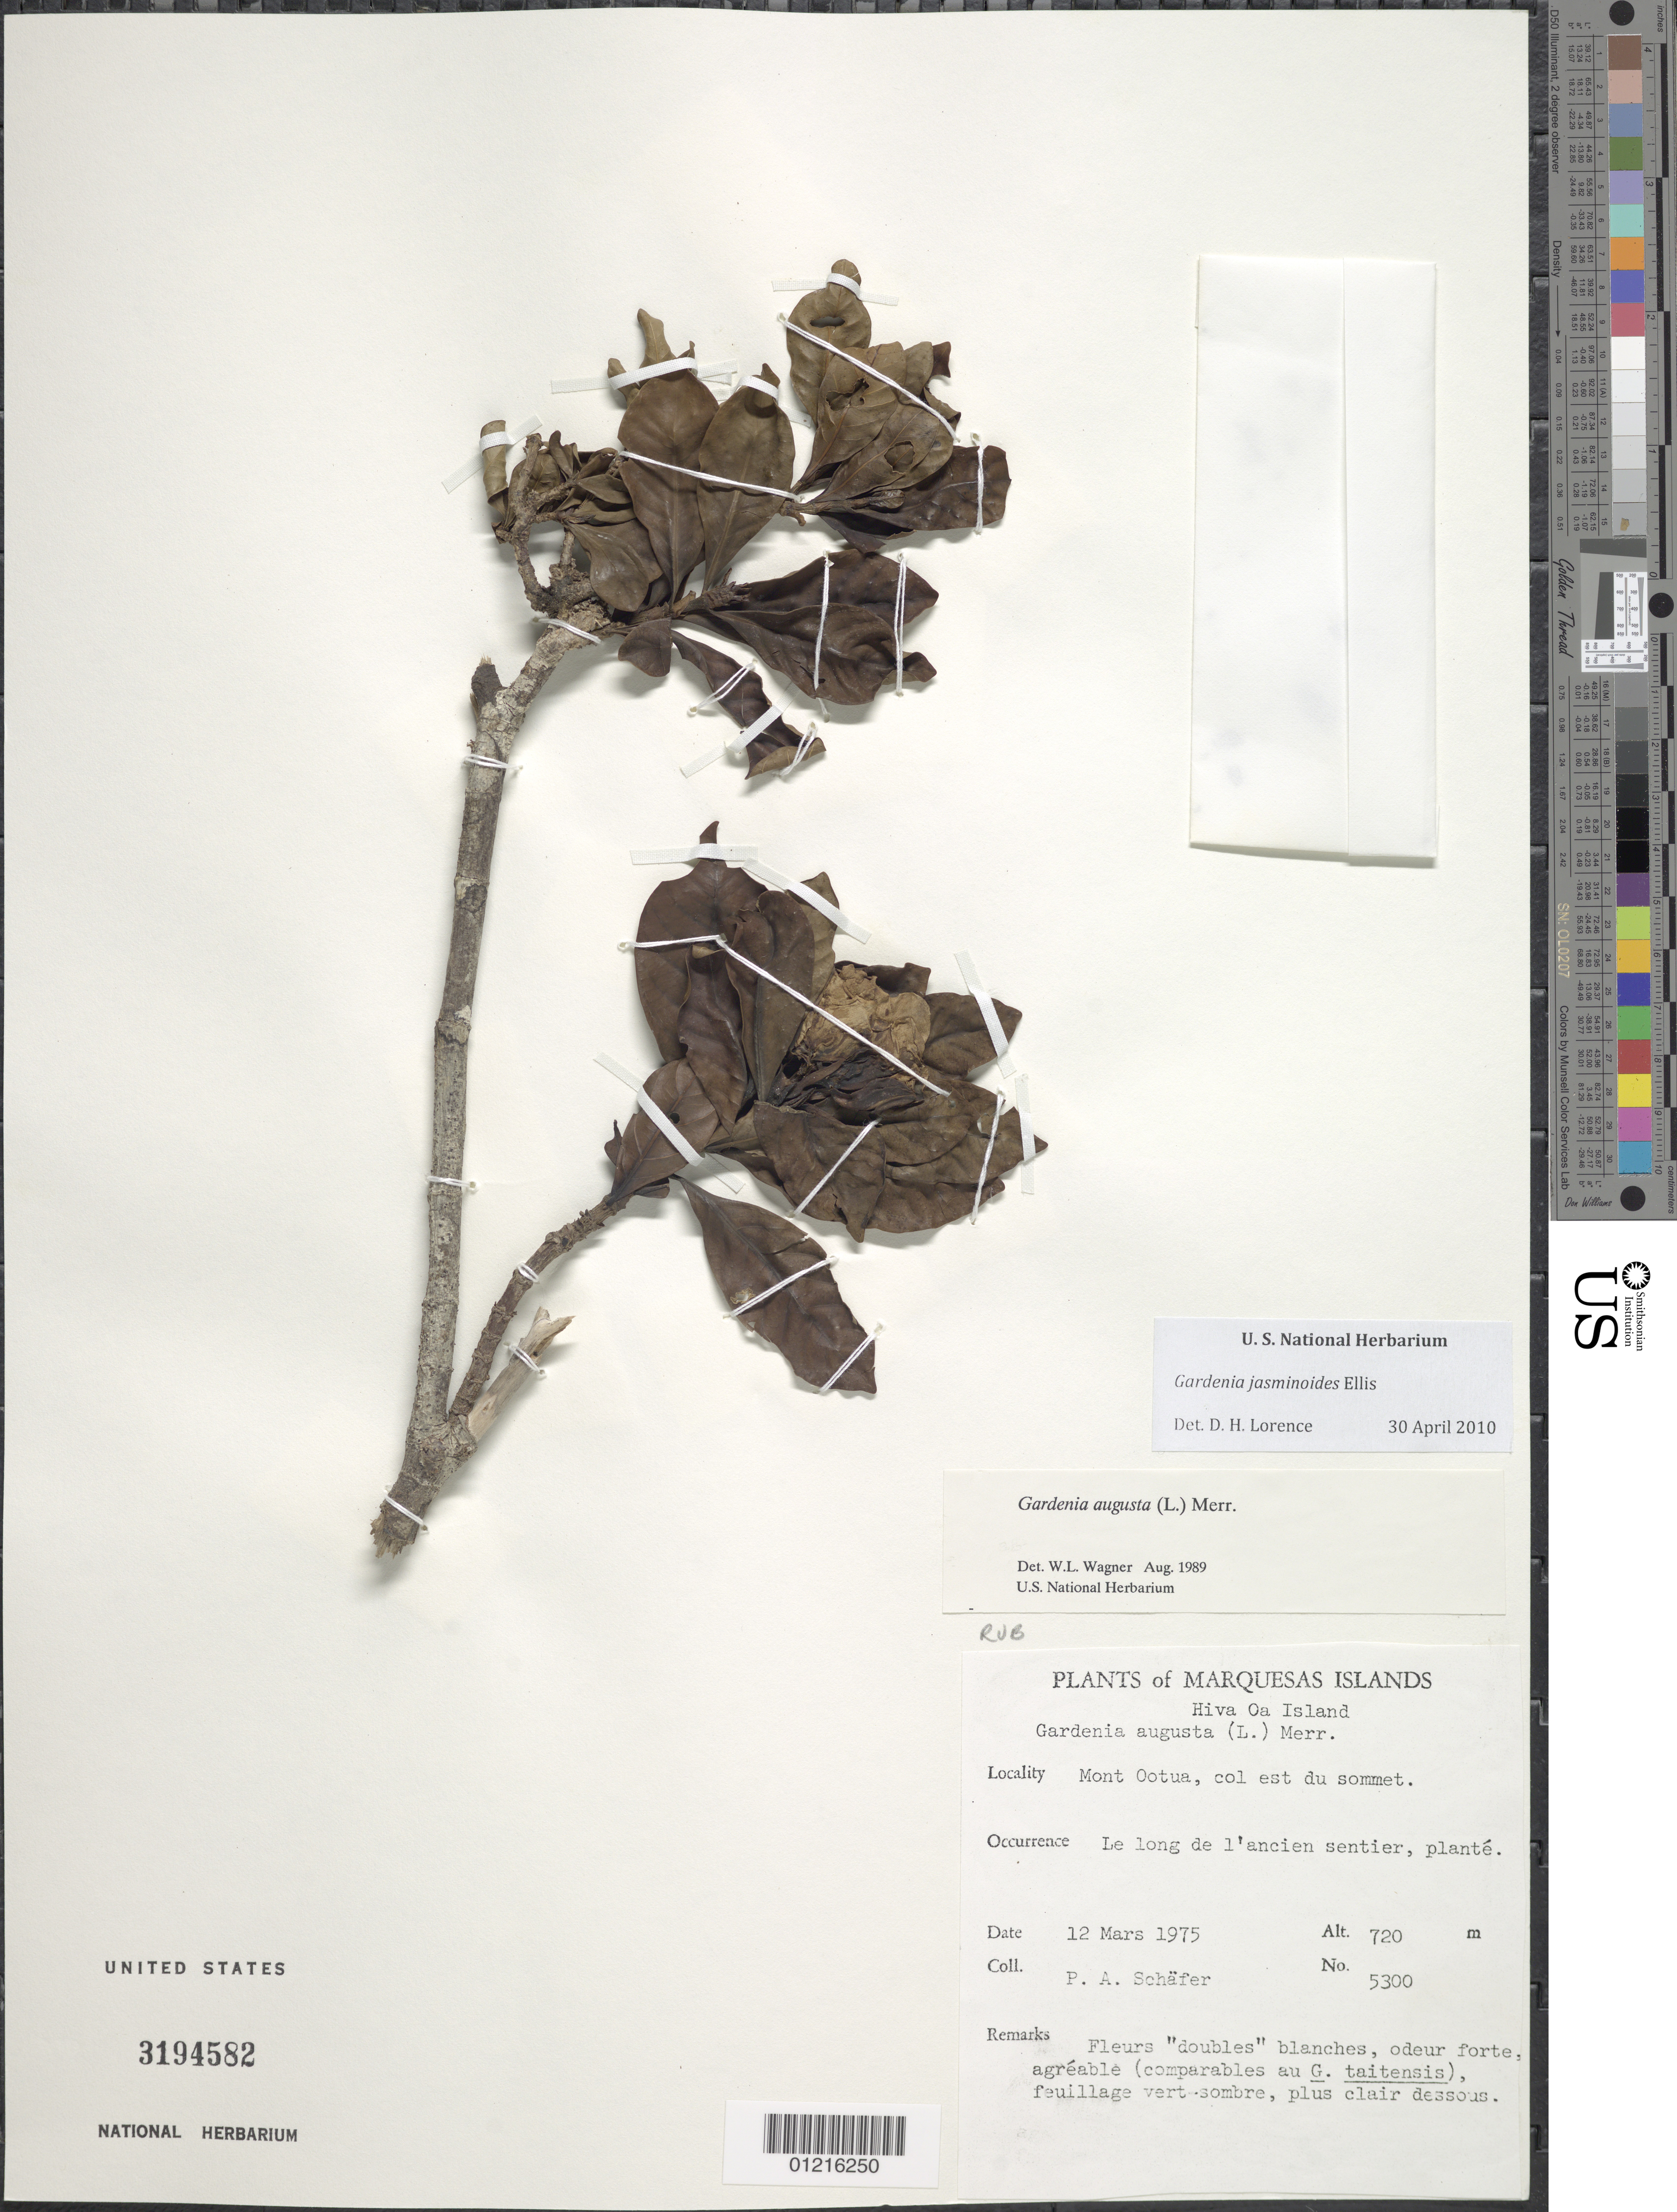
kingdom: Plantae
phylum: Tracheophyta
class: Magnoliopsida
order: Gentianales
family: Rubiaceae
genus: Gardenia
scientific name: Gardenia jasminoides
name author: J. Ellis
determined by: Lorence, David H., (PTBG), National Tropical Botanical Garden (UNITED STATES)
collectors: P. A. Schäfer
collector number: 5300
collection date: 1975-03-12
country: French Polynesia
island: Hiva Oa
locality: Mont Ootua, col E du sommet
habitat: Planted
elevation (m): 720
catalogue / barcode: US 3194582